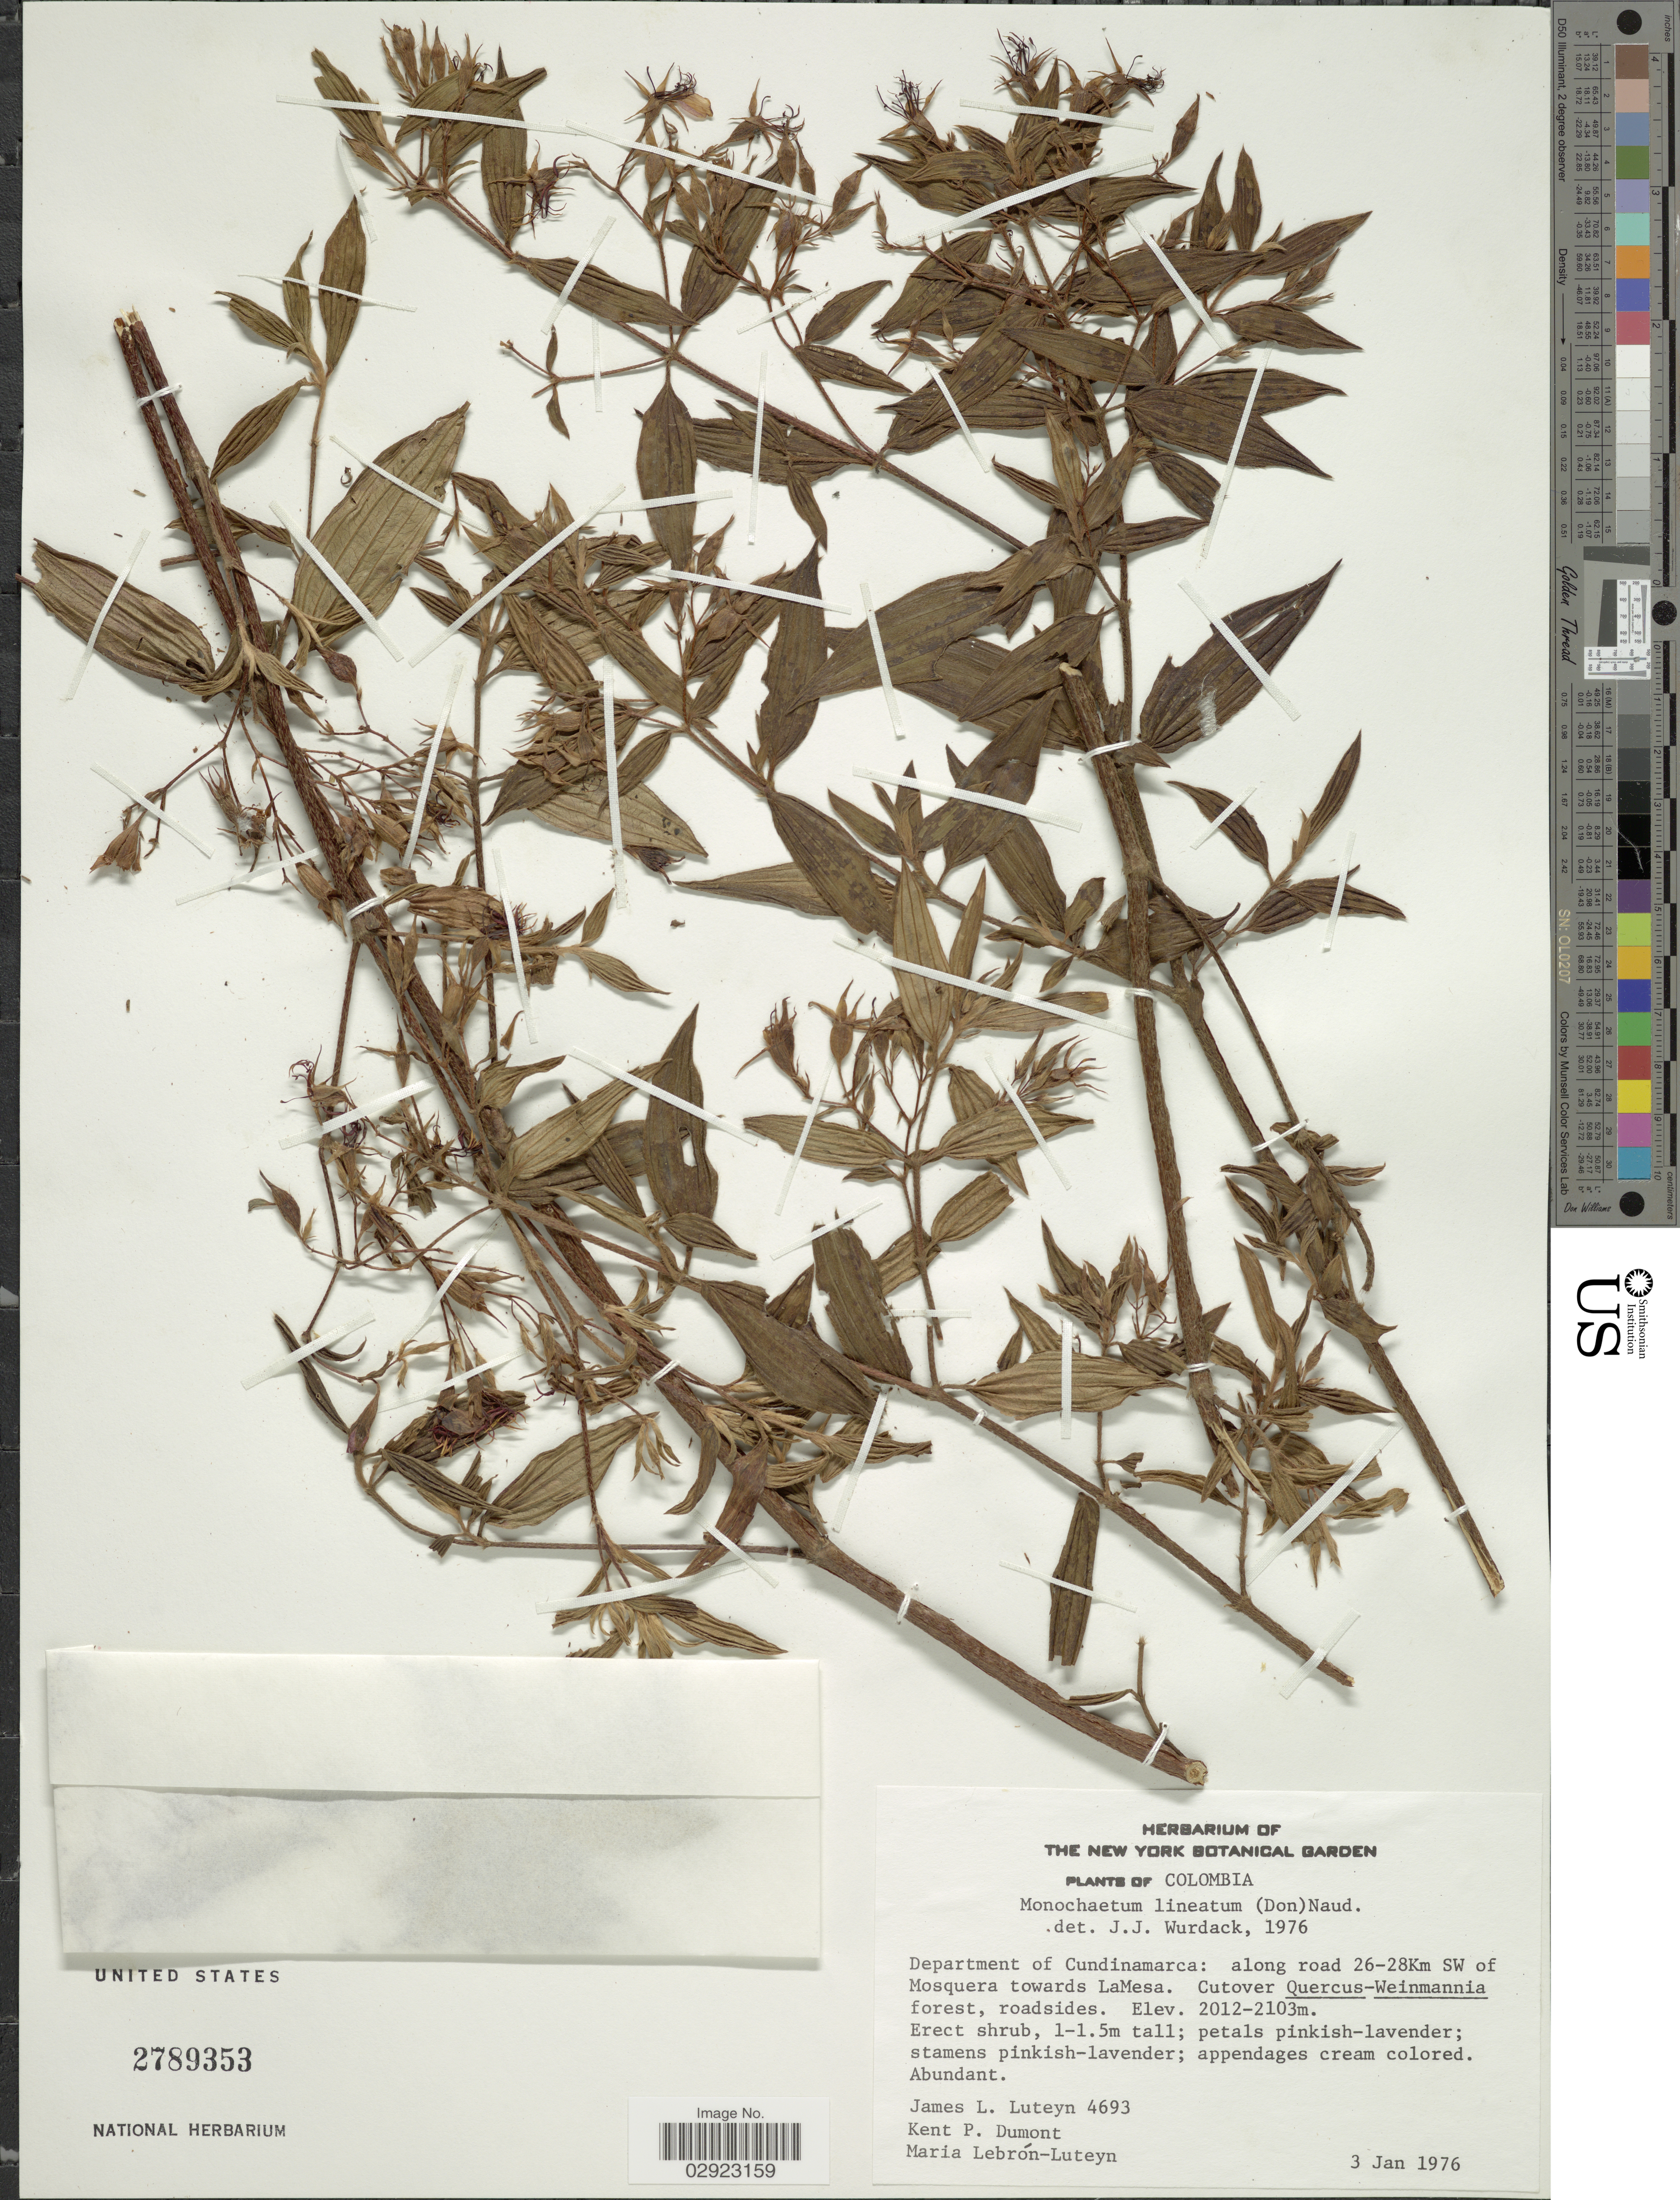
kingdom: Plantae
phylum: Tracheophyta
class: Magnoliopsida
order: Myrtales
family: Melastomataceae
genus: Monochaetum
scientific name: Monochaetum lineatum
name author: (D. Don) Naudin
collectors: J. Luteyn, K. P. Dumont & M. L. Lebrón-Luteyn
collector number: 4693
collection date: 1976-01-03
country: Colombia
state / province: Cundinamarca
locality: Along road 26-28Km SW of Mosquera towards LaMesa.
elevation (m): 2012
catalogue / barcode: US 2789353